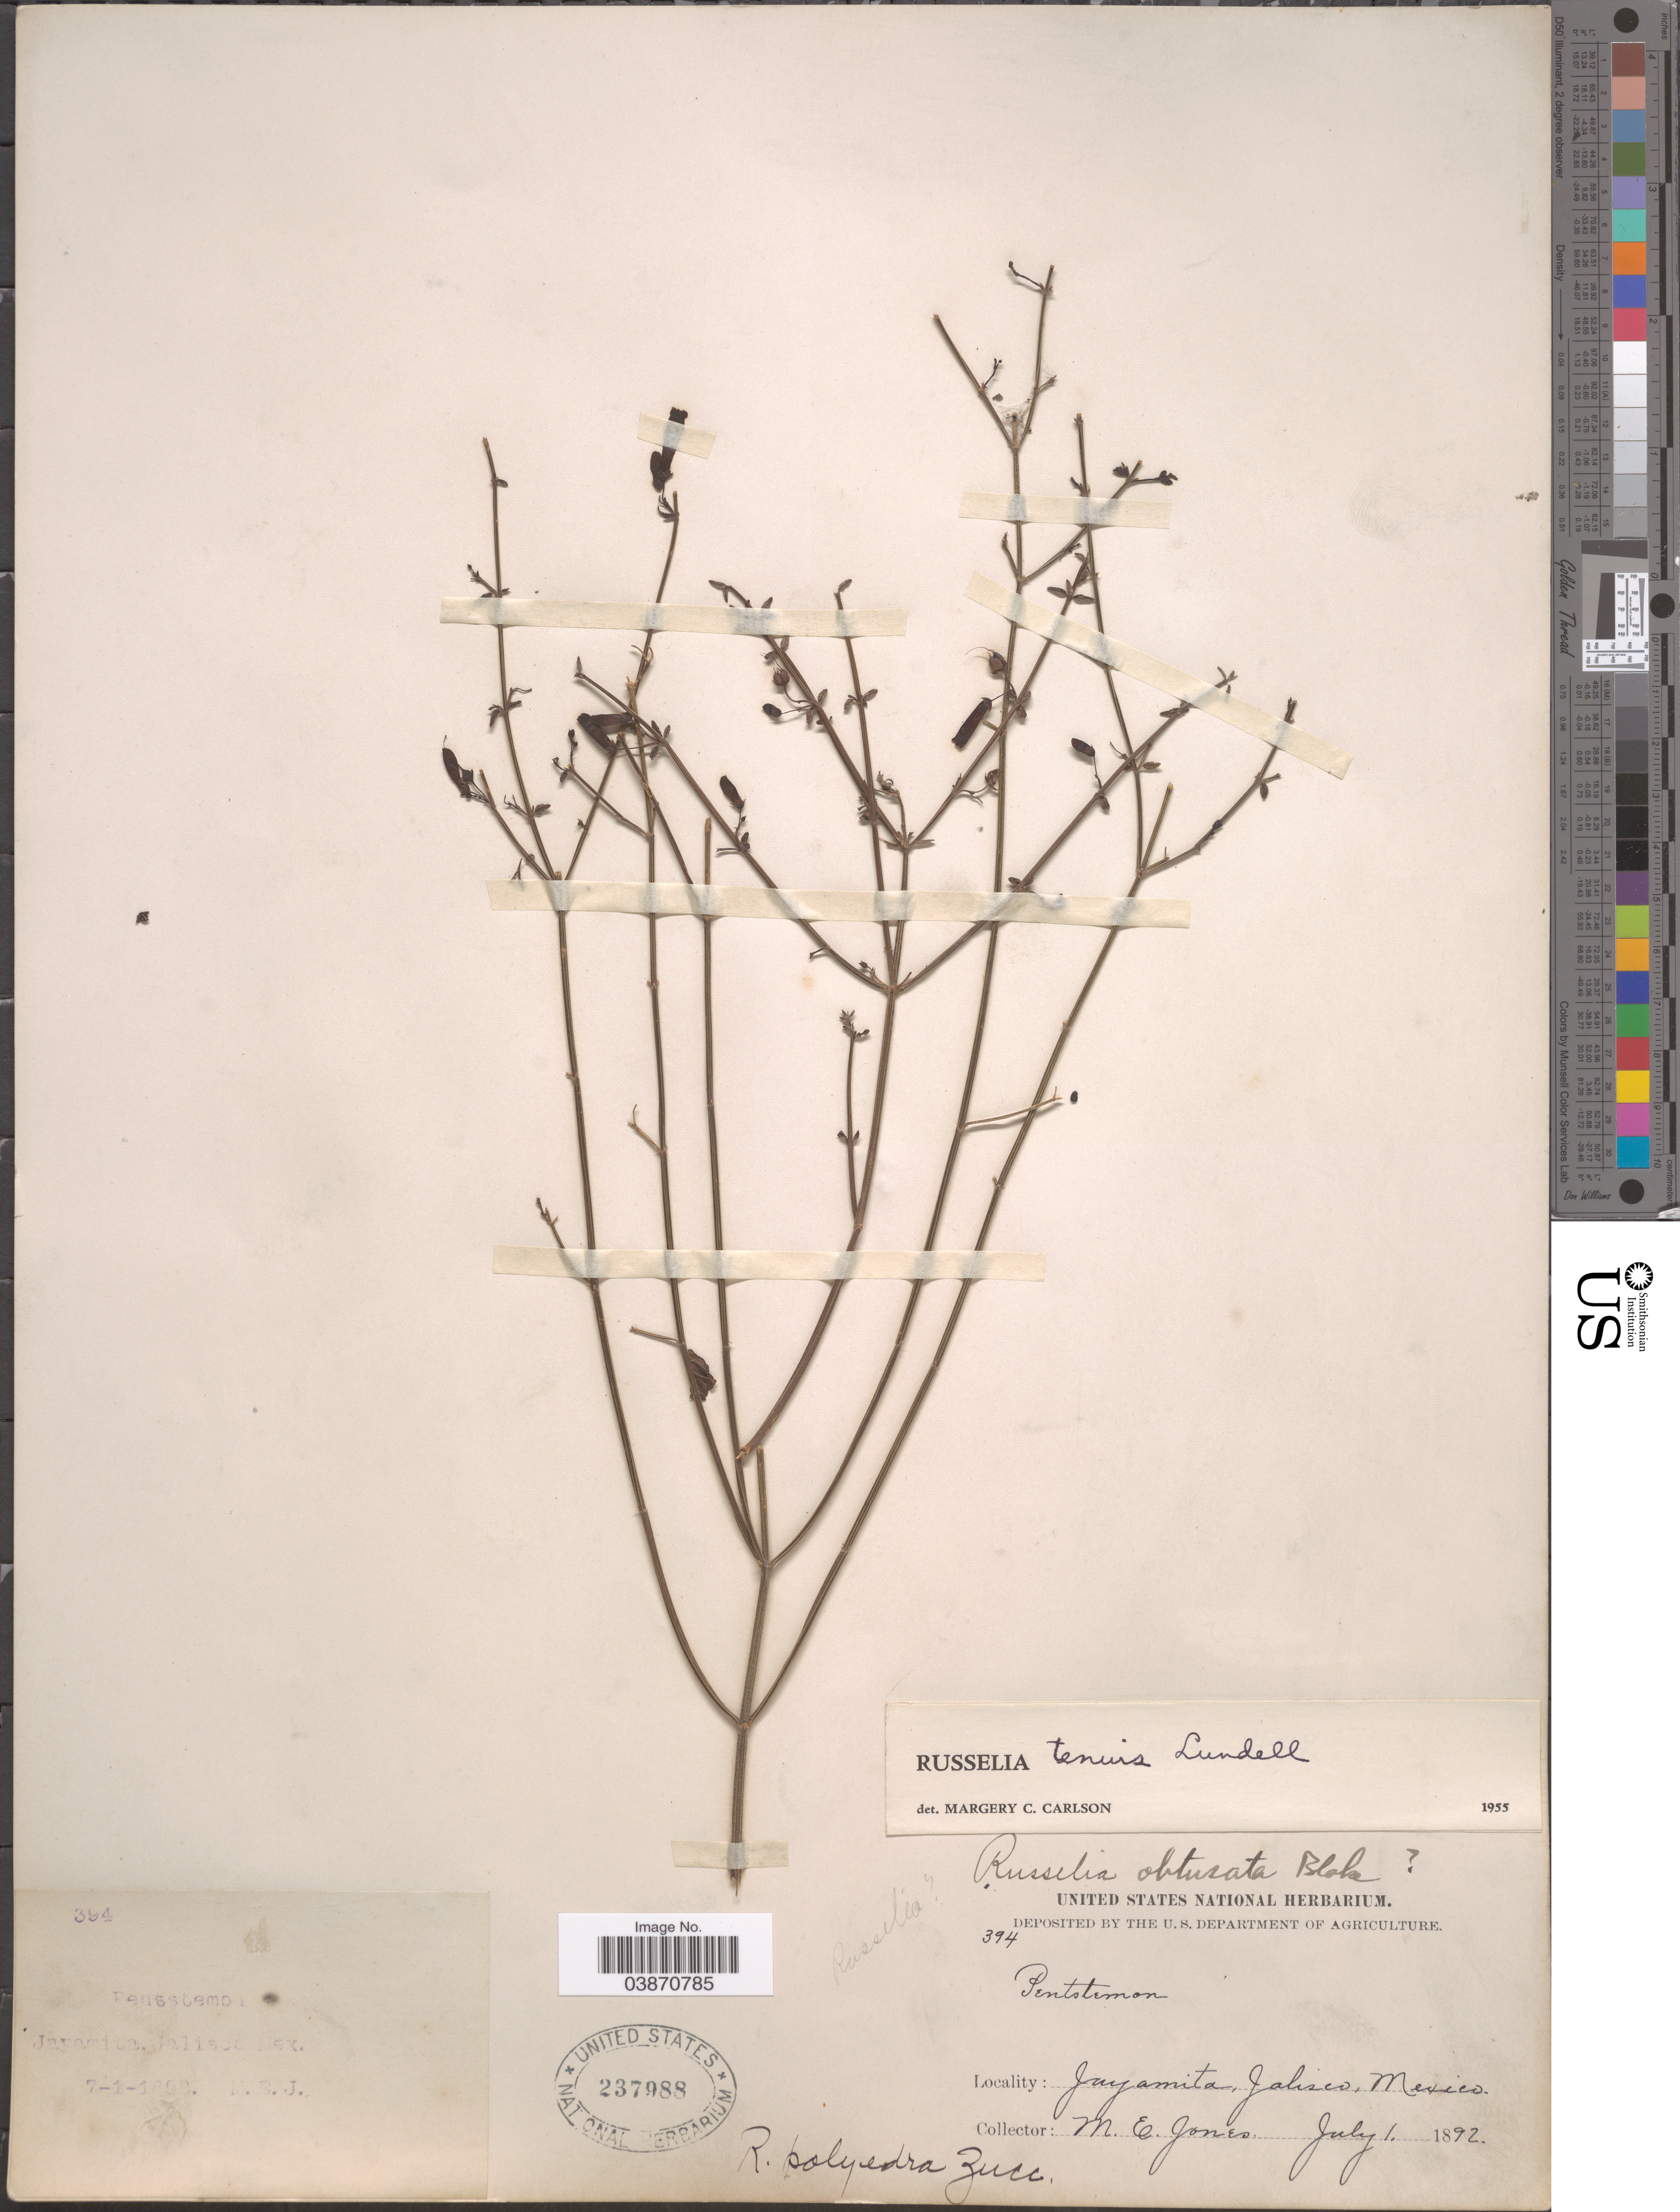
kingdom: Plantae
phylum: Tracheophyta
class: Magnoliopsida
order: Lamiales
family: Plantaginaceae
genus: Russelia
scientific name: Russelia tenuis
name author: Lundell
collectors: M. E. Jones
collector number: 394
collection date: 1892-07-01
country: Mexico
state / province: Jalisco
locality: Jayamita.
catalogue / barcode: US 237988